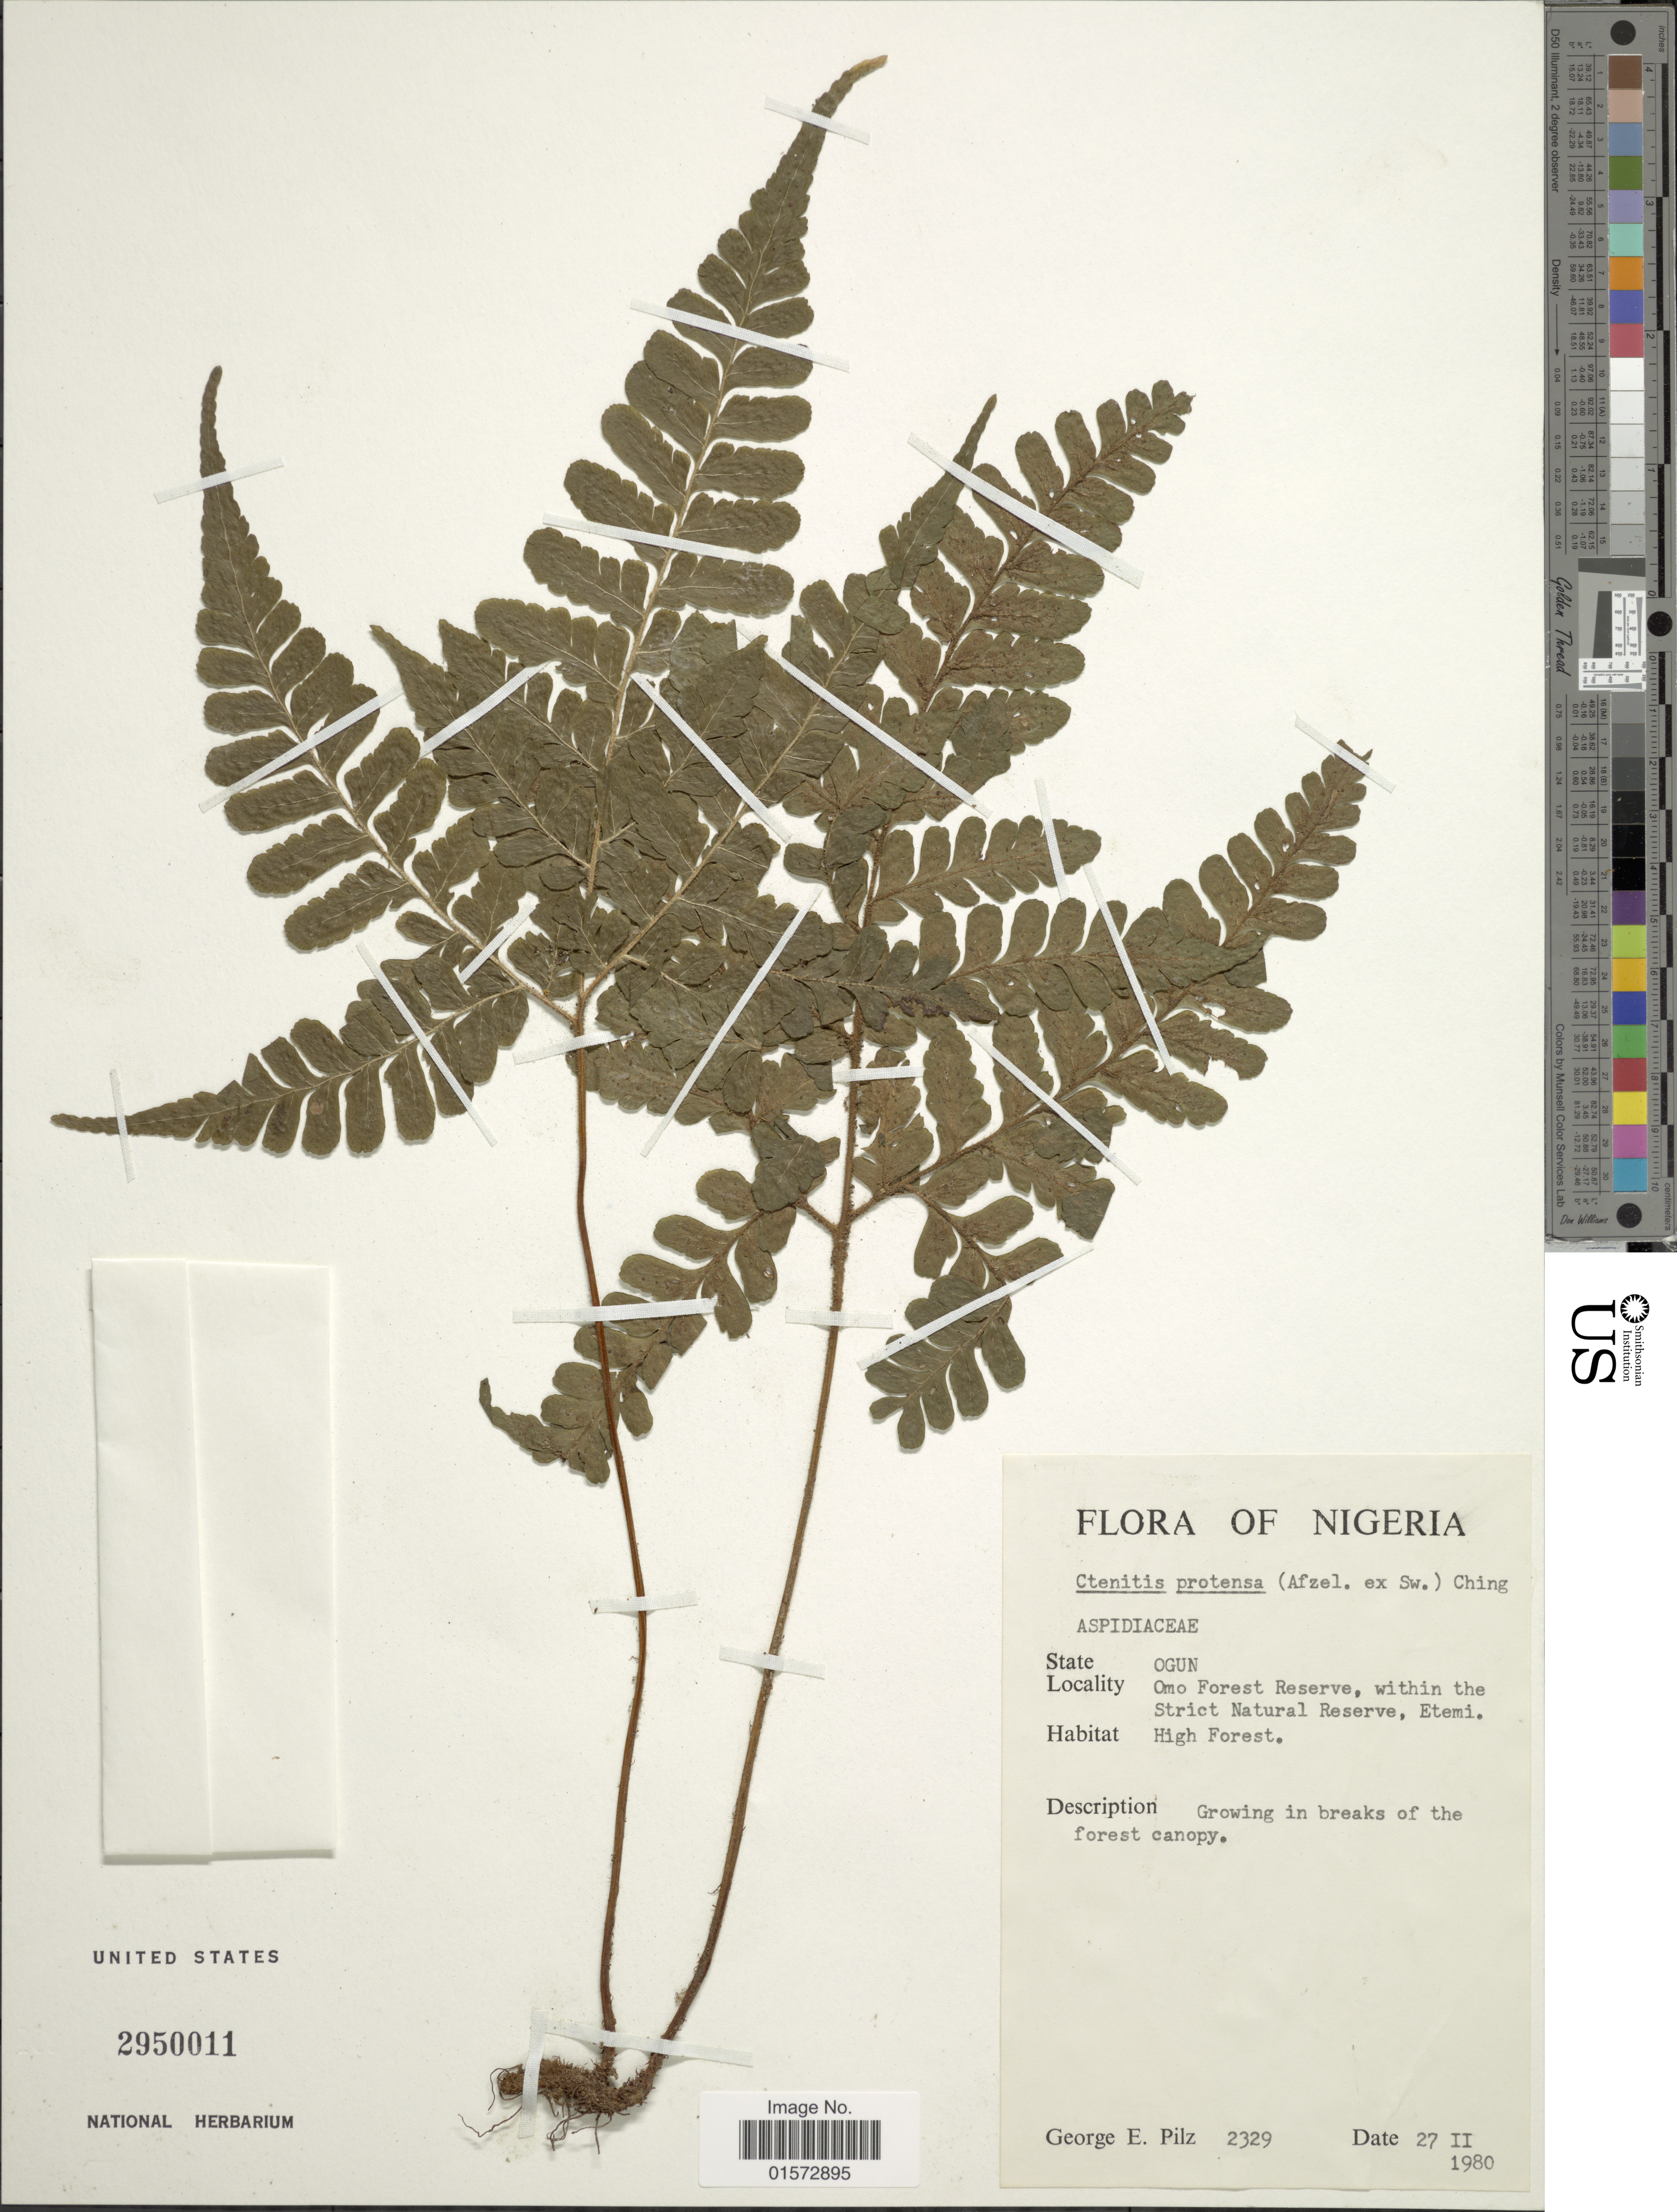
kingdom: Plantae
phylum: Tracheophyta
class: Polypodiopsida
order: Polypodiales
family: Tectariaceae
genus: Triplophyllum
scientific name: Triplophyllum protensum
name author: (Sw.) Holttum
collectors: G. E. Pilz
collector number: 2329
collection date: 1980-02-27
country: Nigeria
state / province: Ogun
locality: Omo Forest Reserve, within the Strict Natural Reserve, Etemi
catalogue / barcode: US 2950011